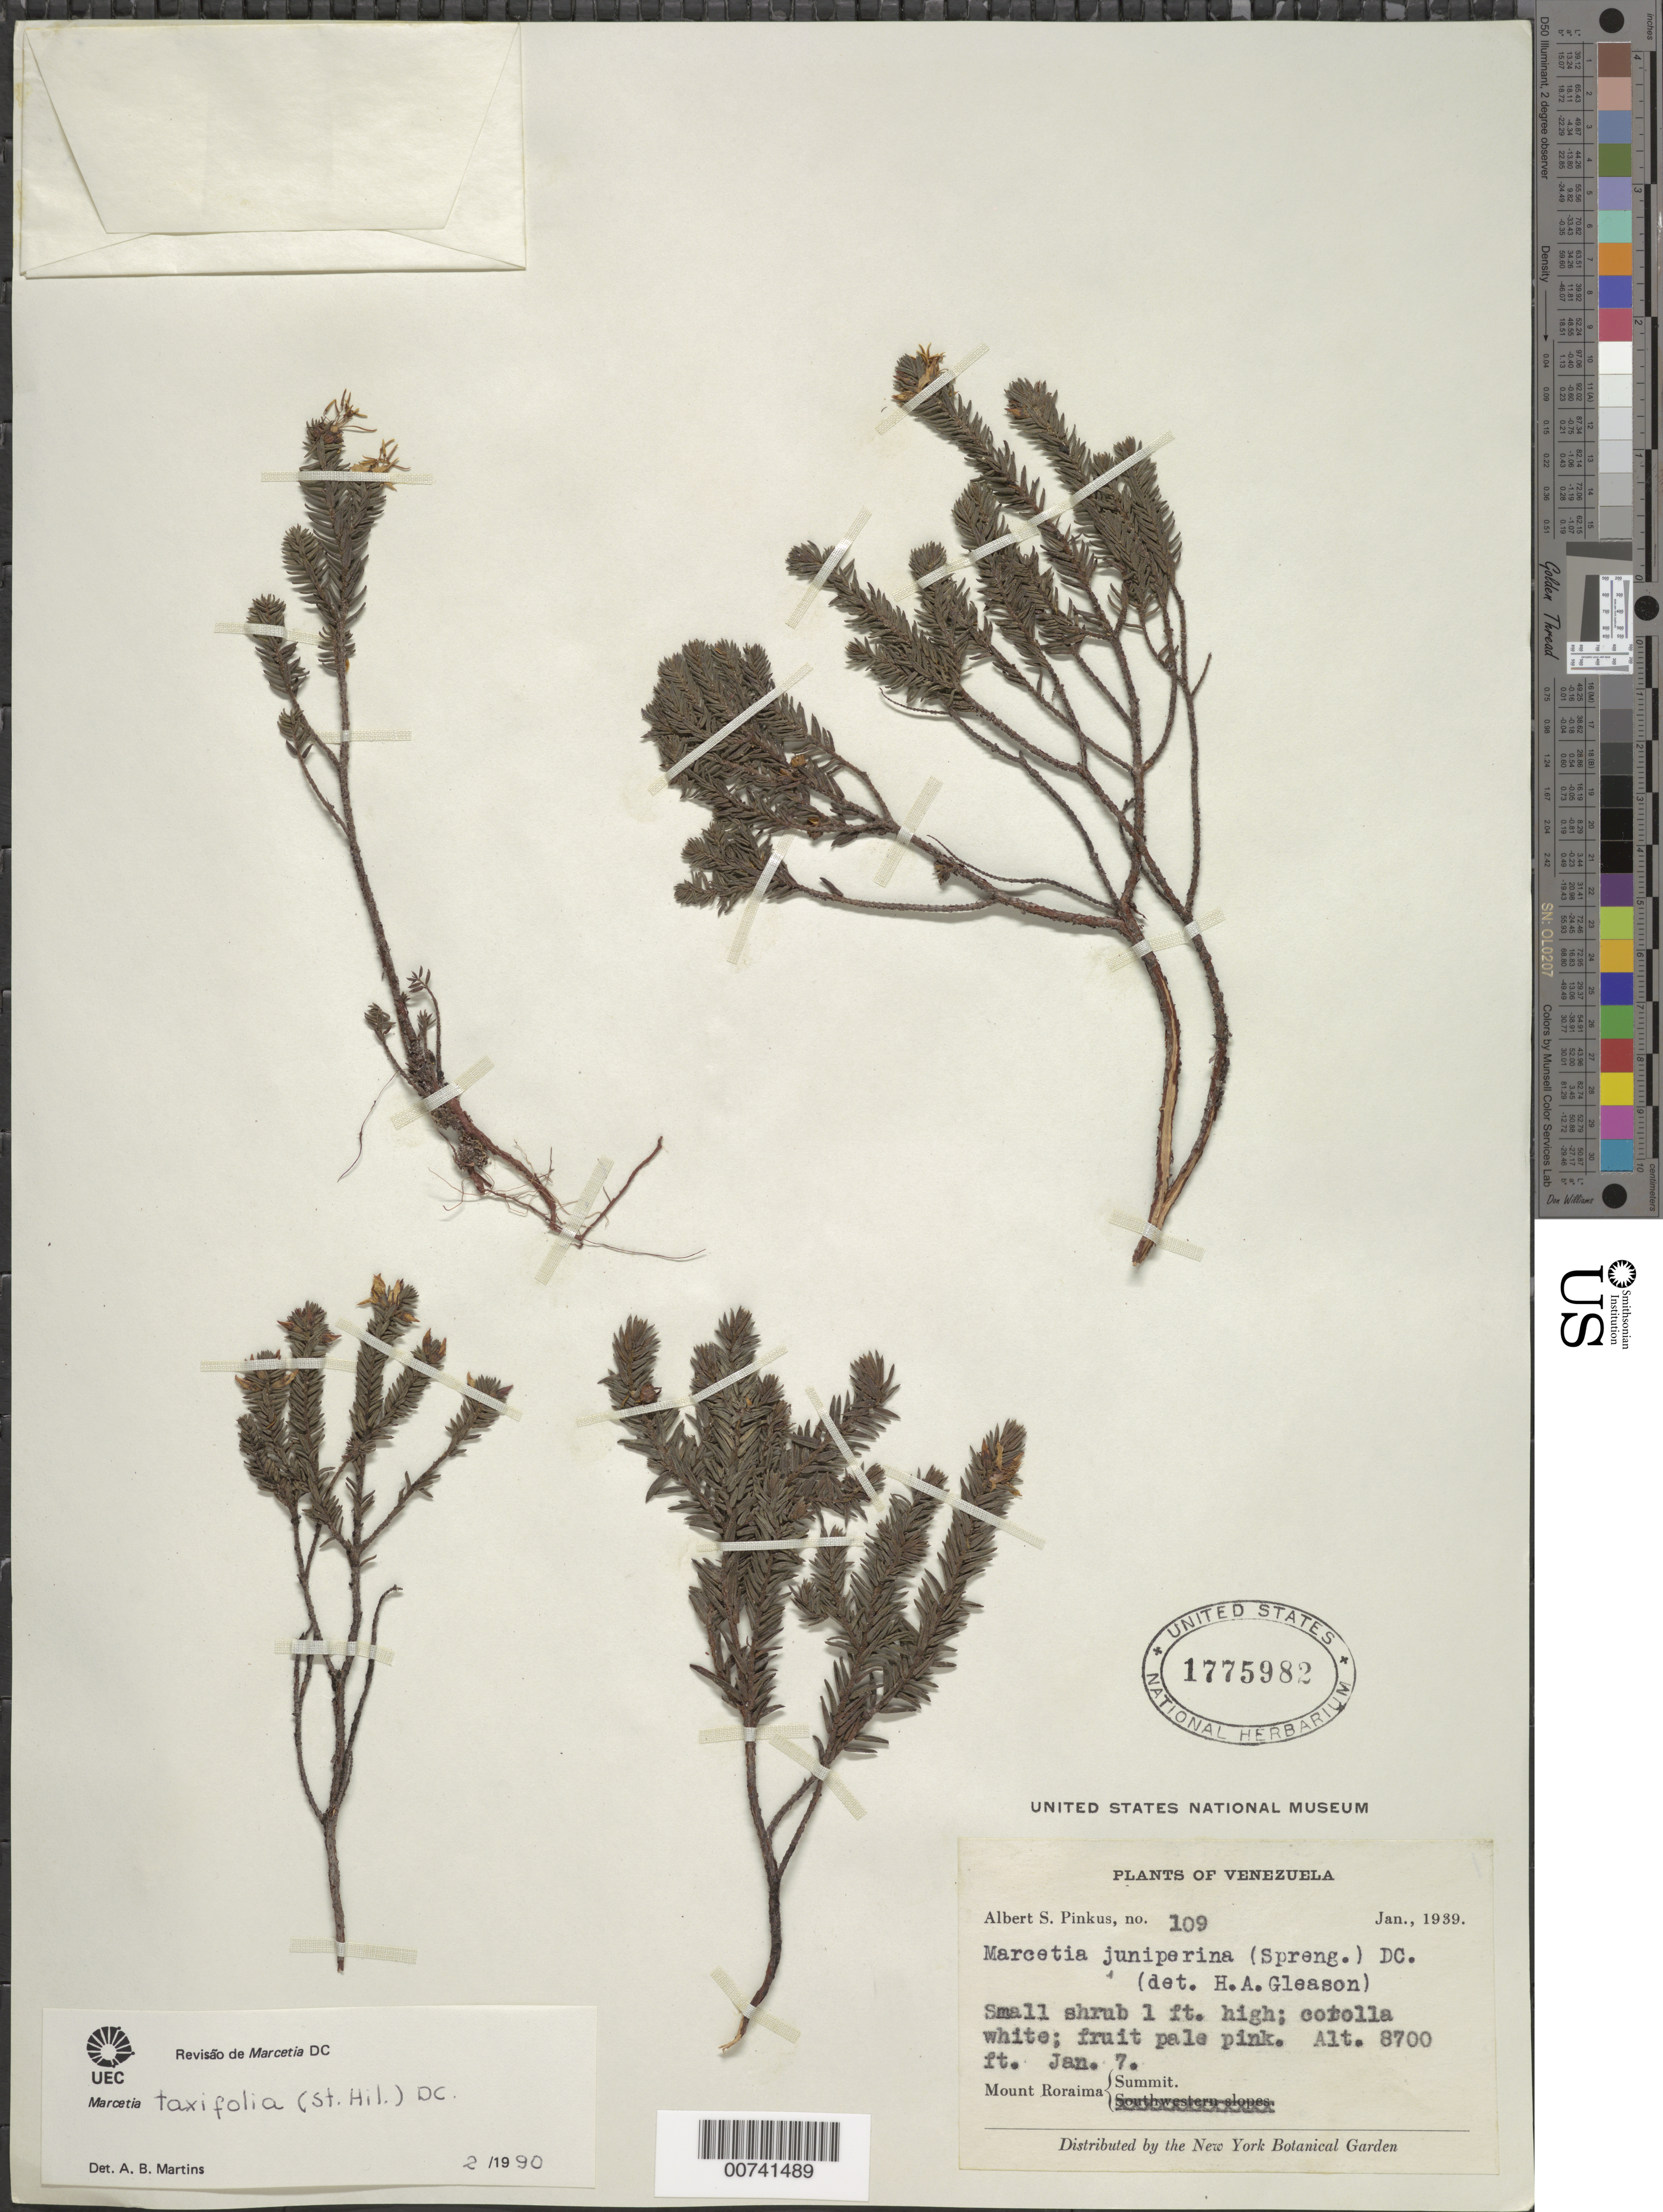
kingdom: Plantae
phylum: Tracheophyta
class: Magnoliopsida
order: Myrtales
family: Melastomataceae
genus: Marcetia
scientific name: Marcetia taxifolia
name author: (A. St.-Hil.) DC.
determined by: Martins, A. B.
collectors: A. Pinkus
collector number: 109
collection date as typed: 7-Jan-39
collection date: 1939-01-07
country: Venezuela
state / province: Bolívar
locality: Mt. Roraima, summit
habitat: Mountain summit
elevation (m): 2652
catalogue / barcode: US 1775982